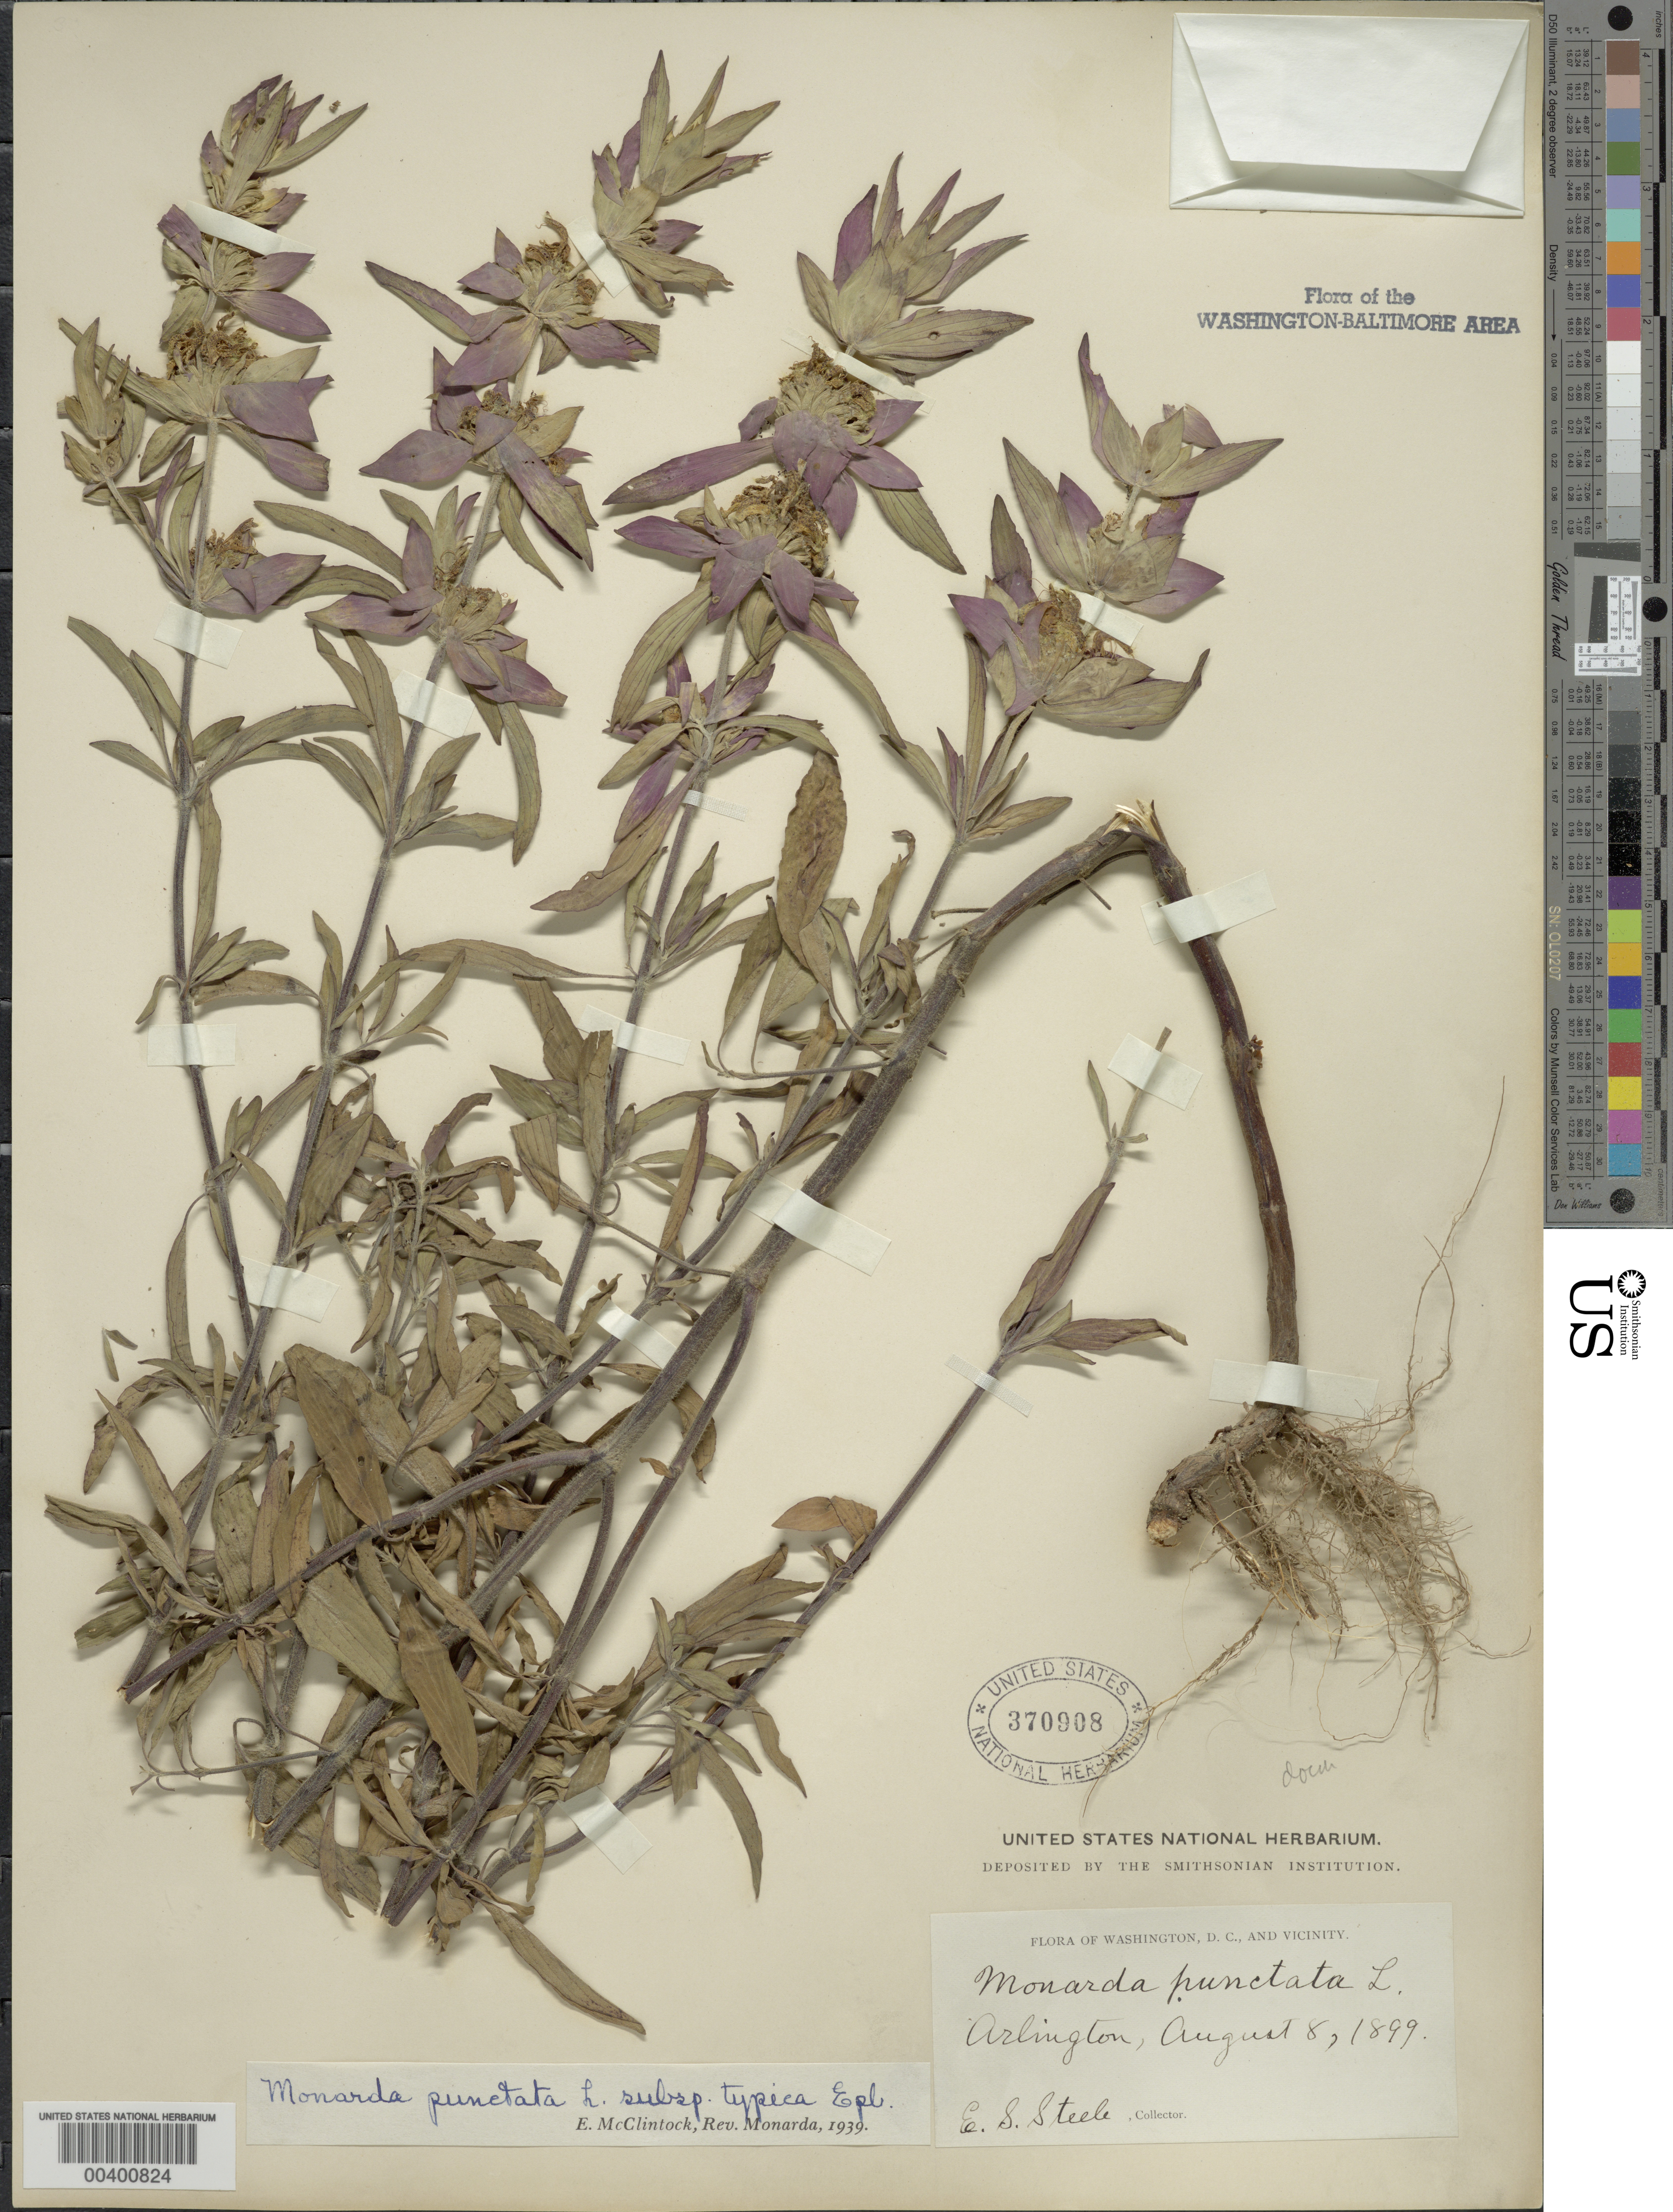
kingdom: Plantae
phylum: Tracheophyta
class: Magnoliopsida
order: Lamiales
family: Lamiaceae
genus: Monarda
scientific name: Monarda punctata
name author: L.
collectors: E. Steele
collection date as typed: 08 Aug 1899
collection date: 1899-08-08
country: United States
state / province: Virginia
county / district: Arlington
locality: Arlington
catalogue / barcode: US 370908